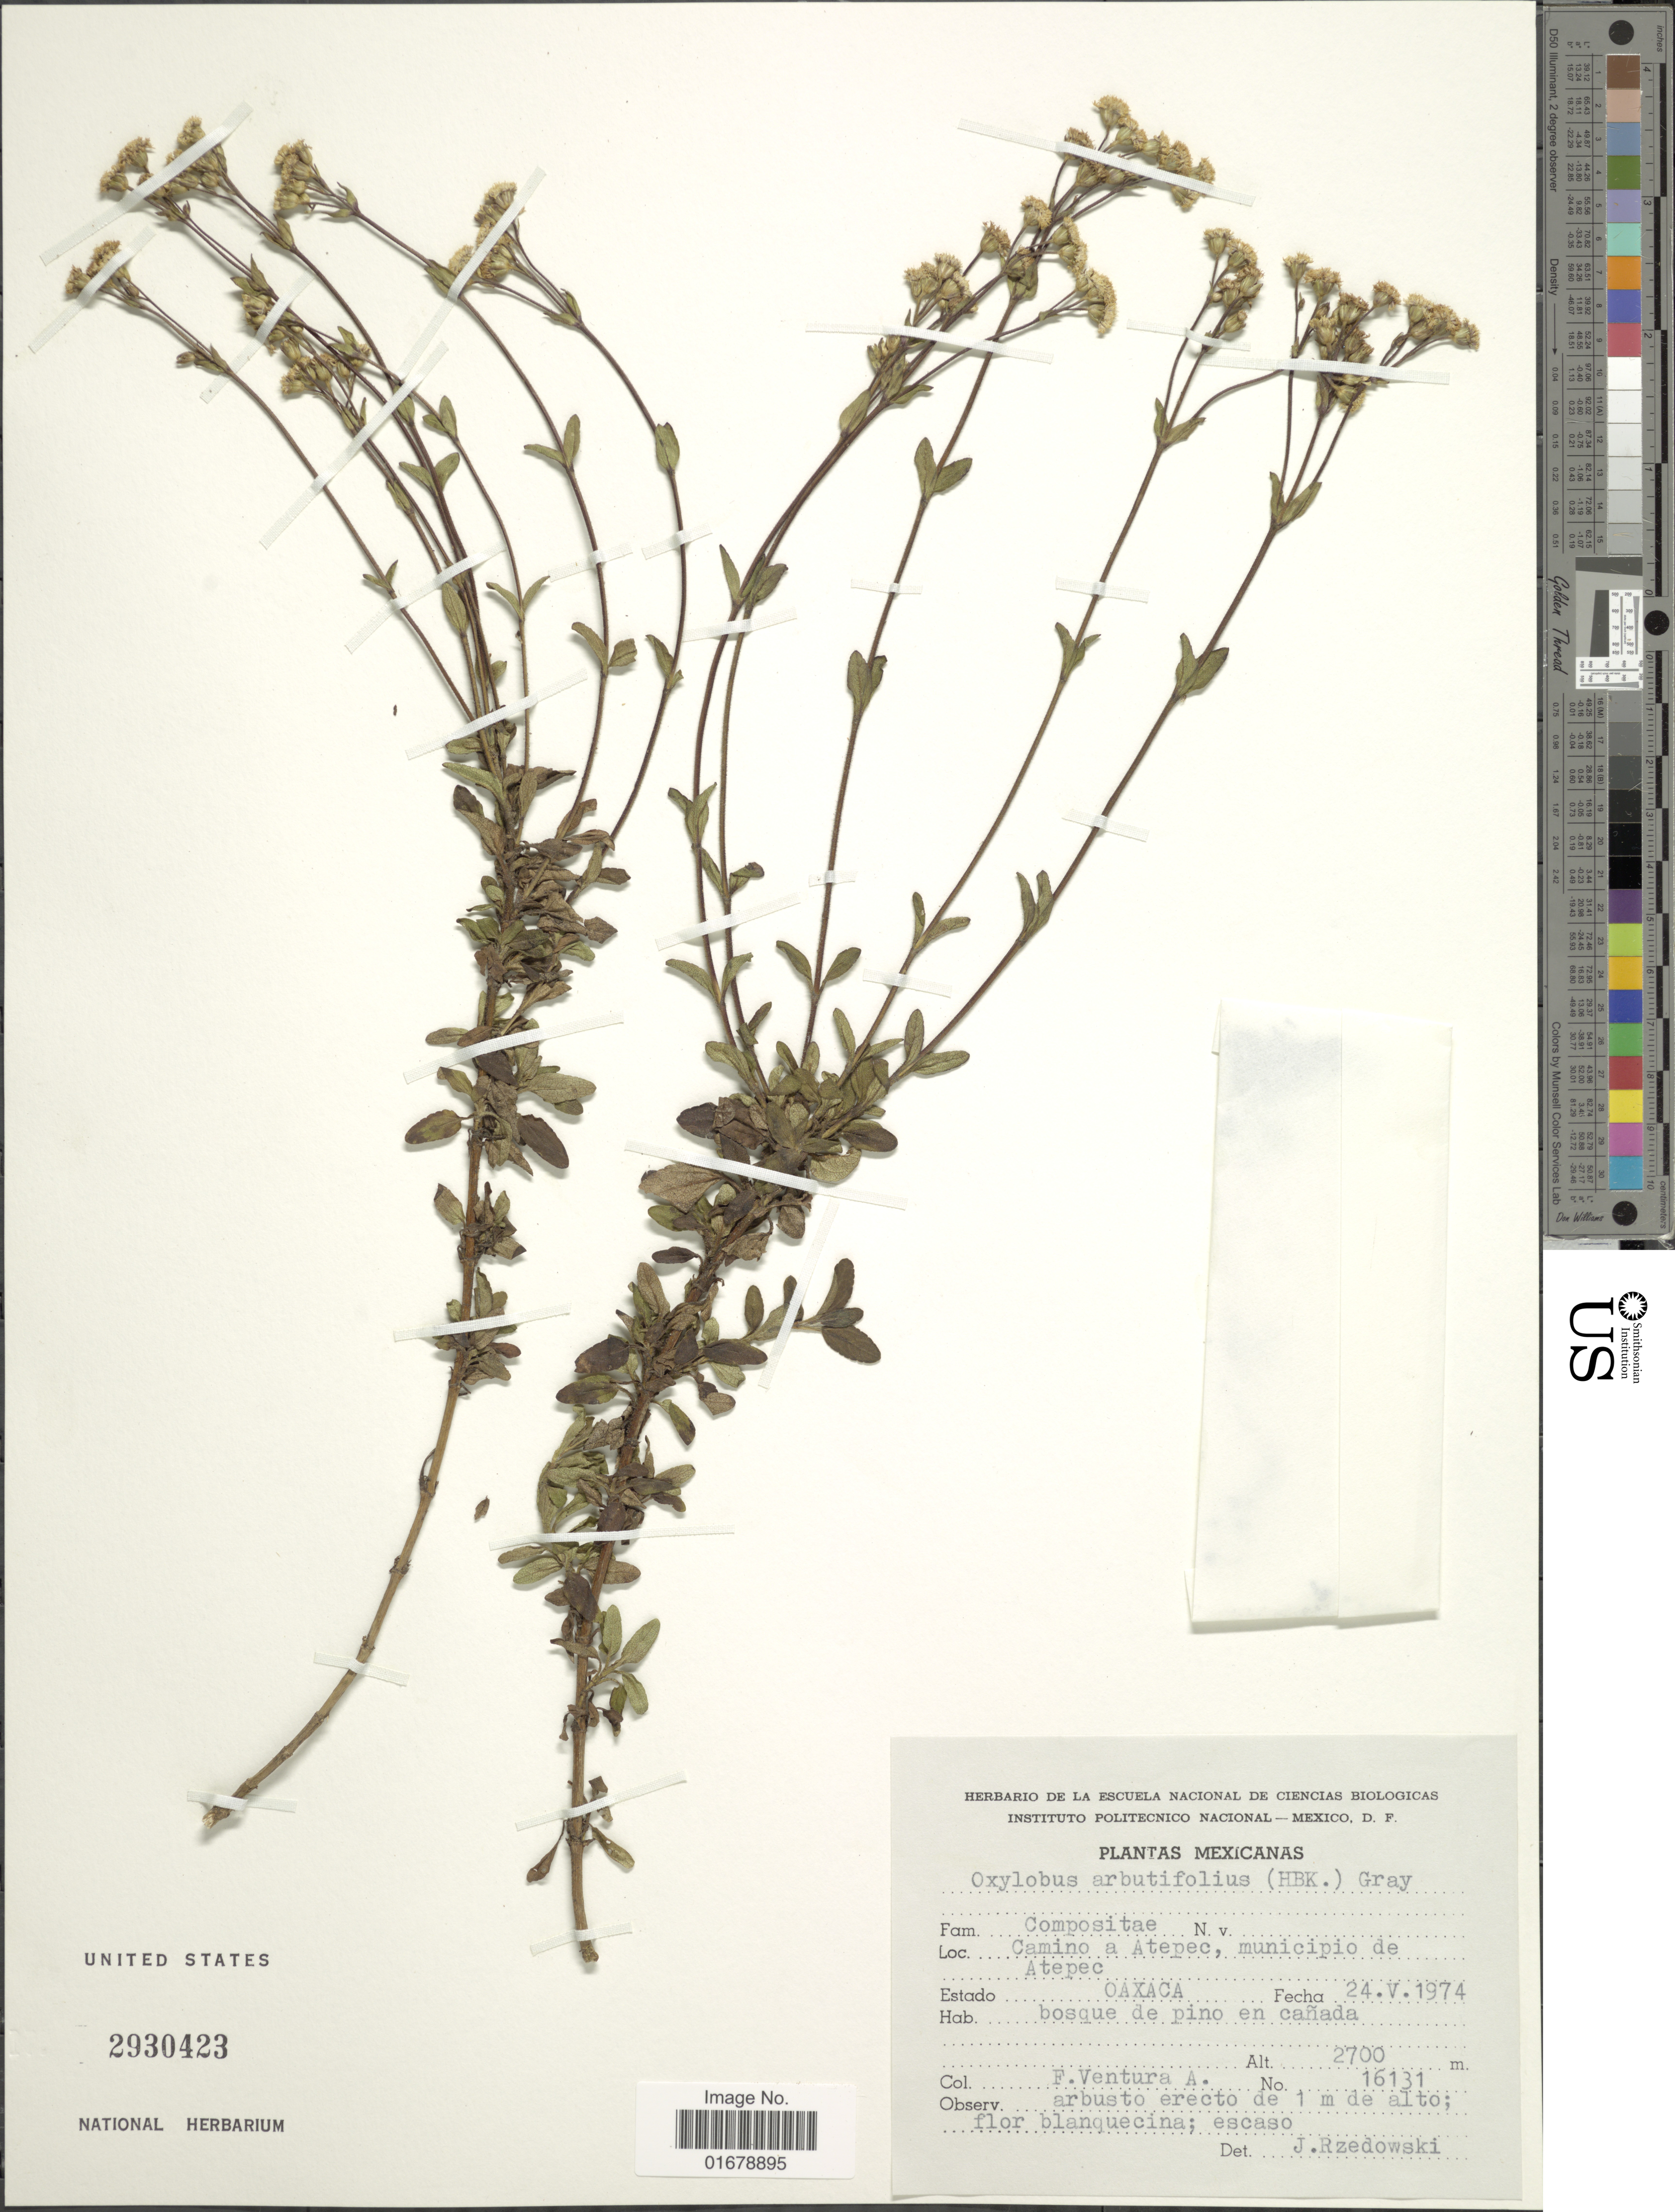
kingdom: Plantae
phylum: Tracheophyta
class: Magnoliopsida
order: Asterales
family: Asteraceae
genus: Oxylobus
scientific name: Oxylobus arbutifolius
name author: (Kunth) A. Gray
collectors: A. Ventura A.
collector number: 16131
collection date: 1974-05-24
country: Mexico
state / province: Oaxaca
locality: Mexicanas. Camino a Atepec, municipio de Atepec. Estado Oaxaca.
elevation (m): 2700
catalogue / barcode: US 2930423